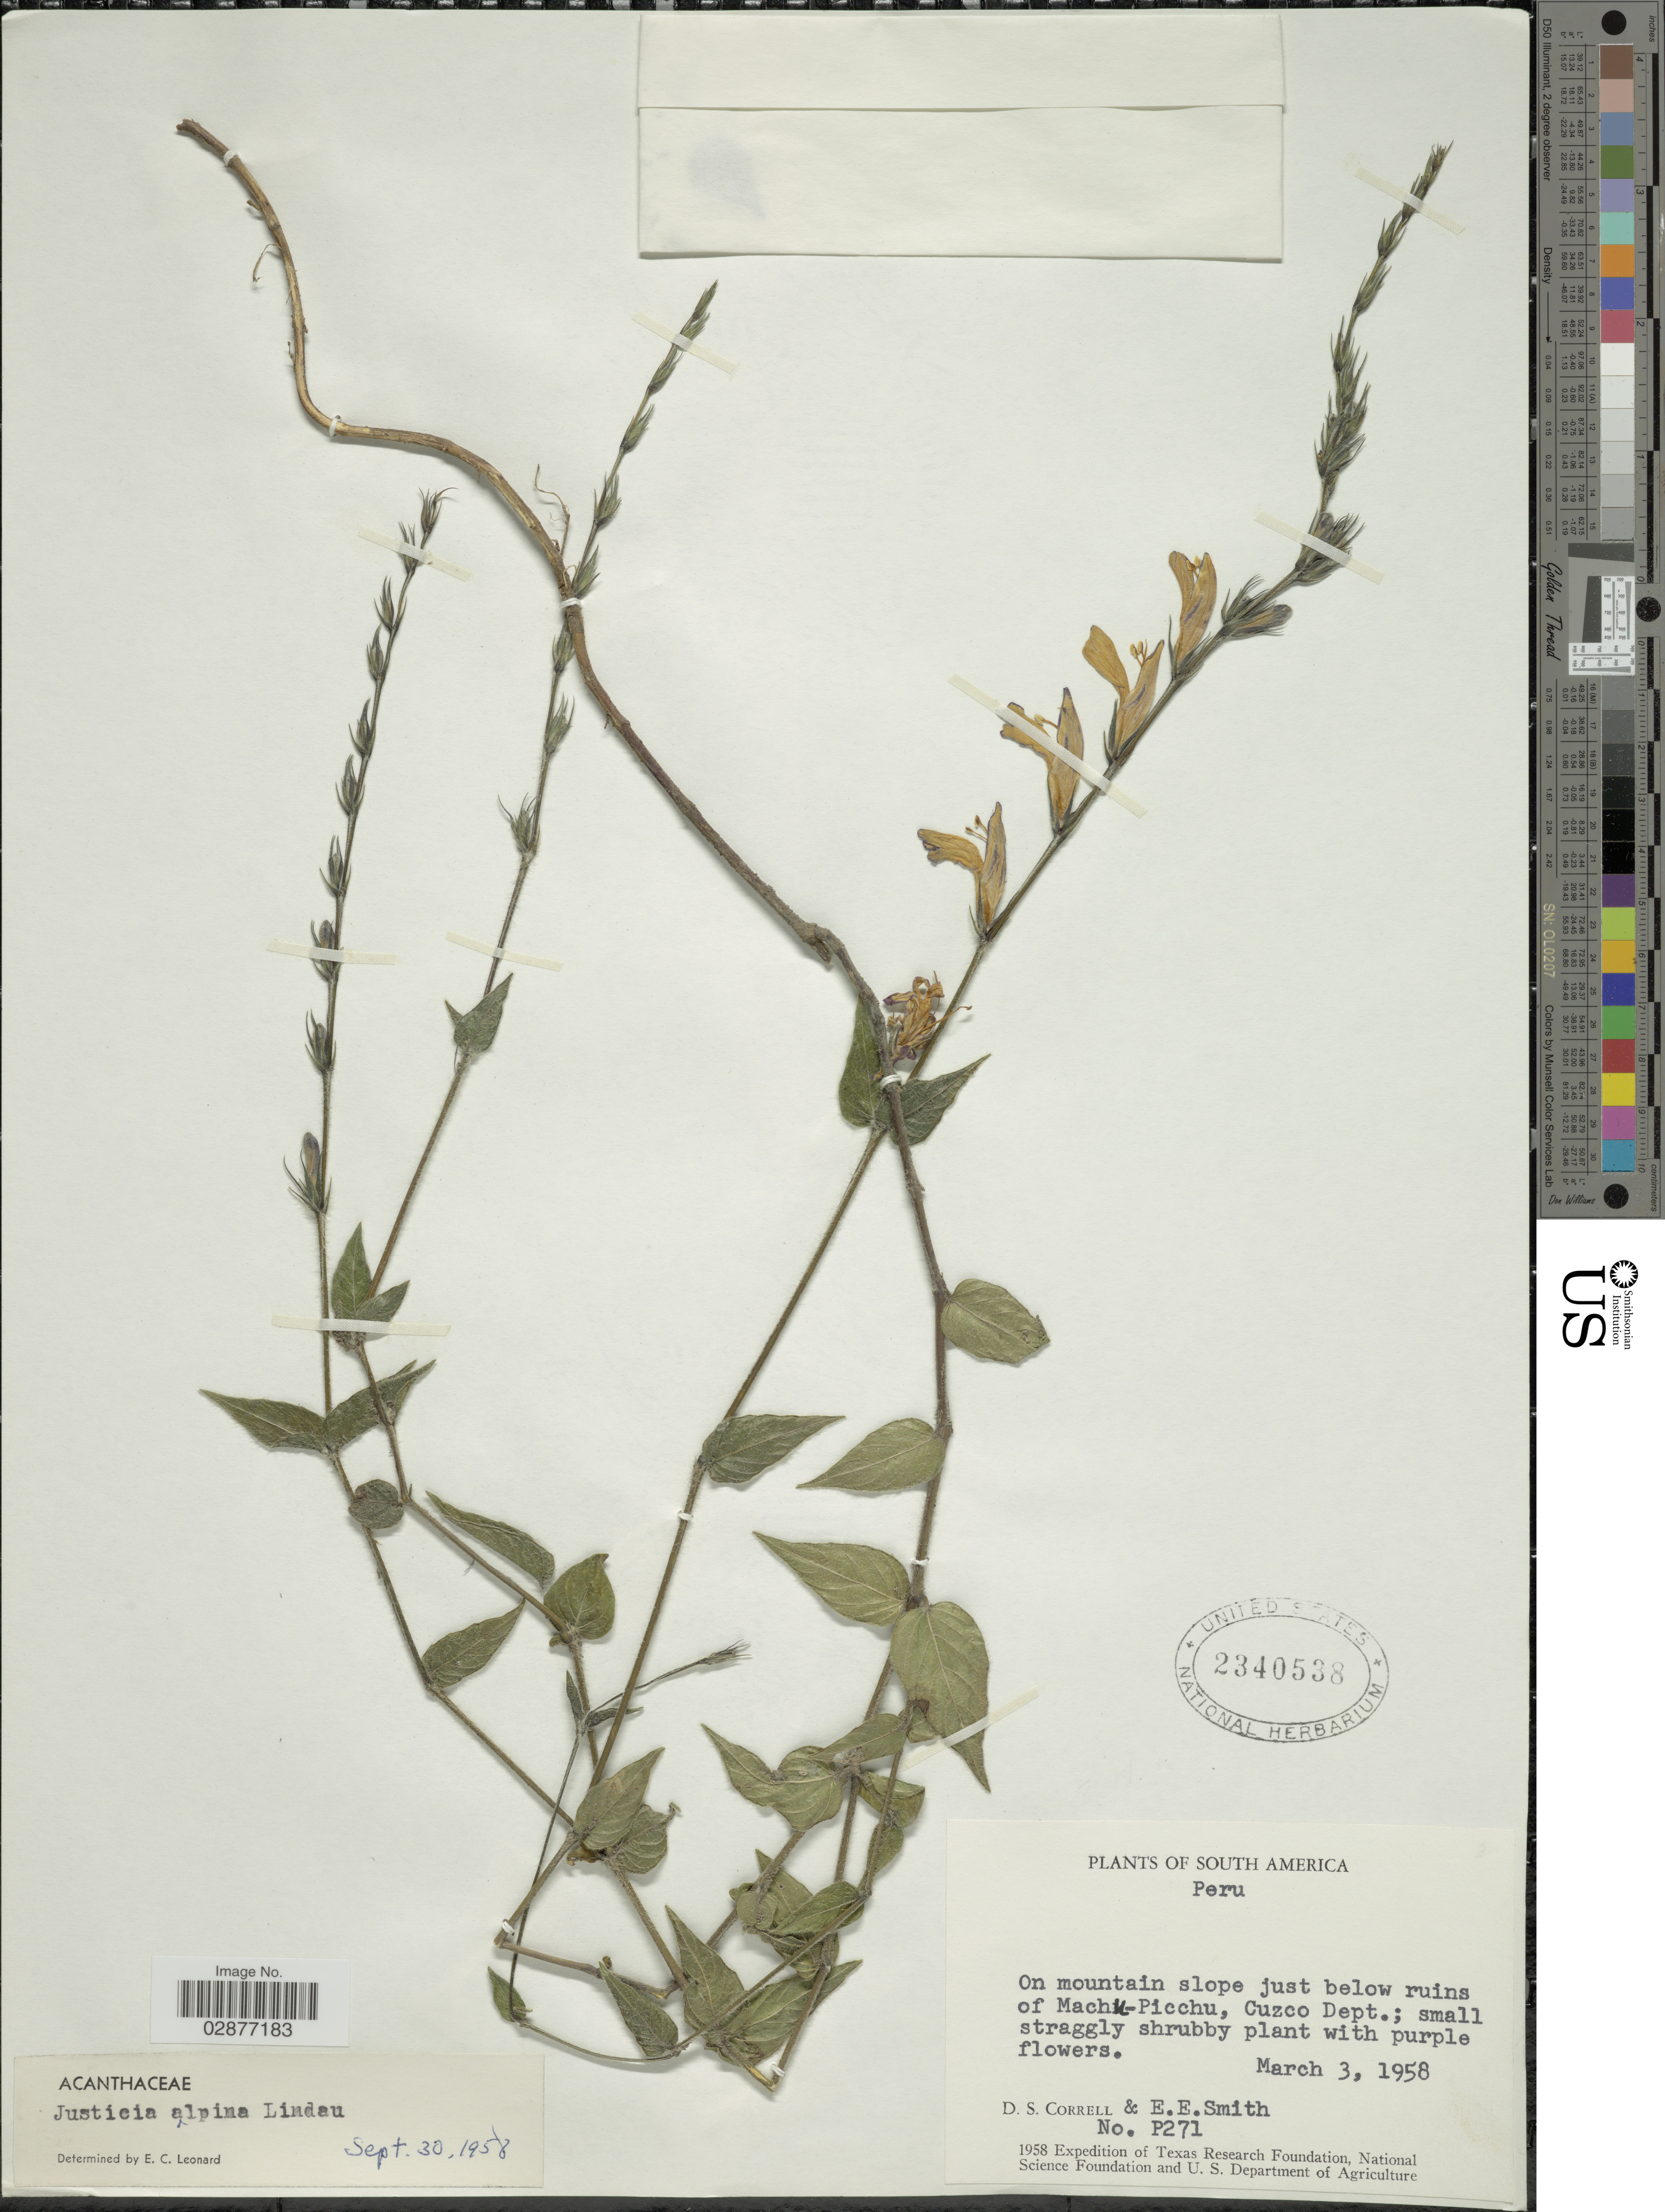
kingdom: Plantae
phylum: Tracheophyta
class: Magnoliopsida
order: Lamiales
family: Acanthaceae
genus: Justicia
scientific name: Justicia alpina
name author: Lindau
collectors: D. S. Correll & E. E. Smith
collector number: P271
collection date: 1958-03-03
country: Peru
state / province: Cusco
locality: On mountain slope just below ruins of Machu-Picchu, Cuzco Dept.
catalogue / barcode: US 2340538